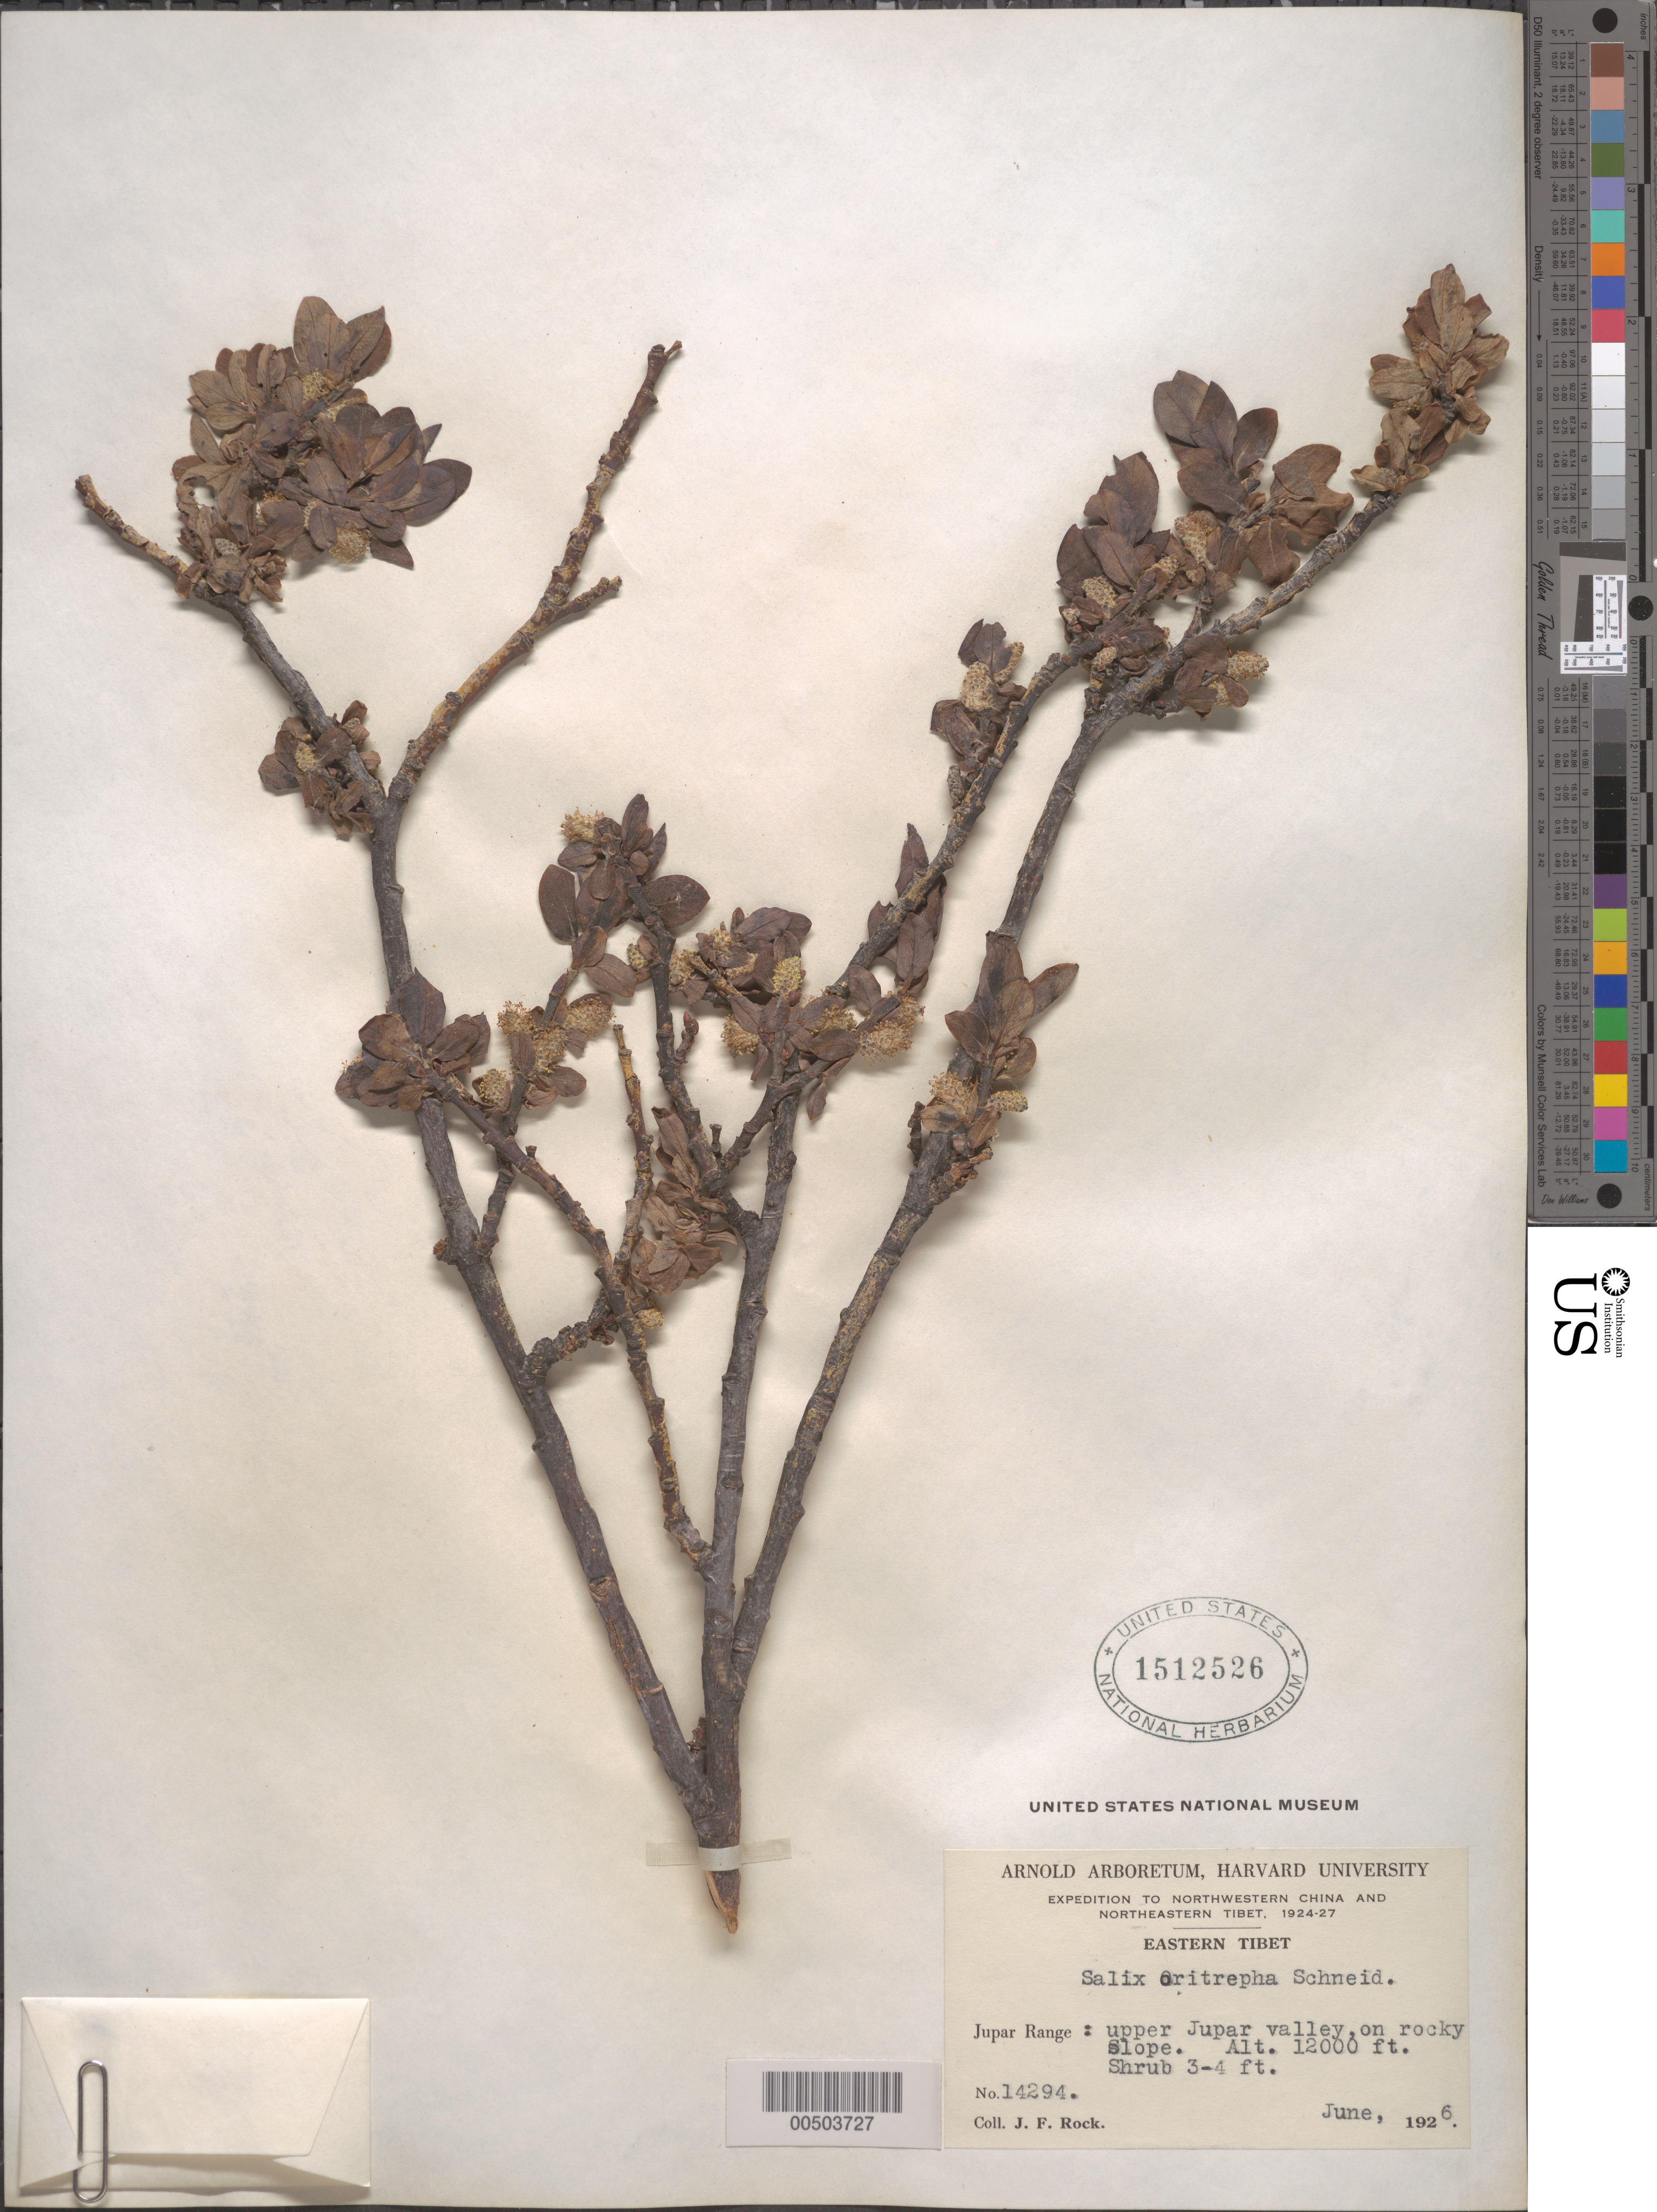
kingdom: Plantae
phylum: Tracheophyta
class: Magnoliopsida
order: Malpighiales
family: Salicaceae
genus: Salix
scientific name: Salix oritrepha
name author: C.K. Schneid.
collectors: J. F. Rock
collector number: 14294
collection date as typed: Jun 1926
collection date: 1926-06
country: China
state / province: Xizang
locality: Jupar Range: upper Jupar valley, on rocky slope. Eastern Tibet.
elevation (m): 3658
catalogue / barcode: US 1512526